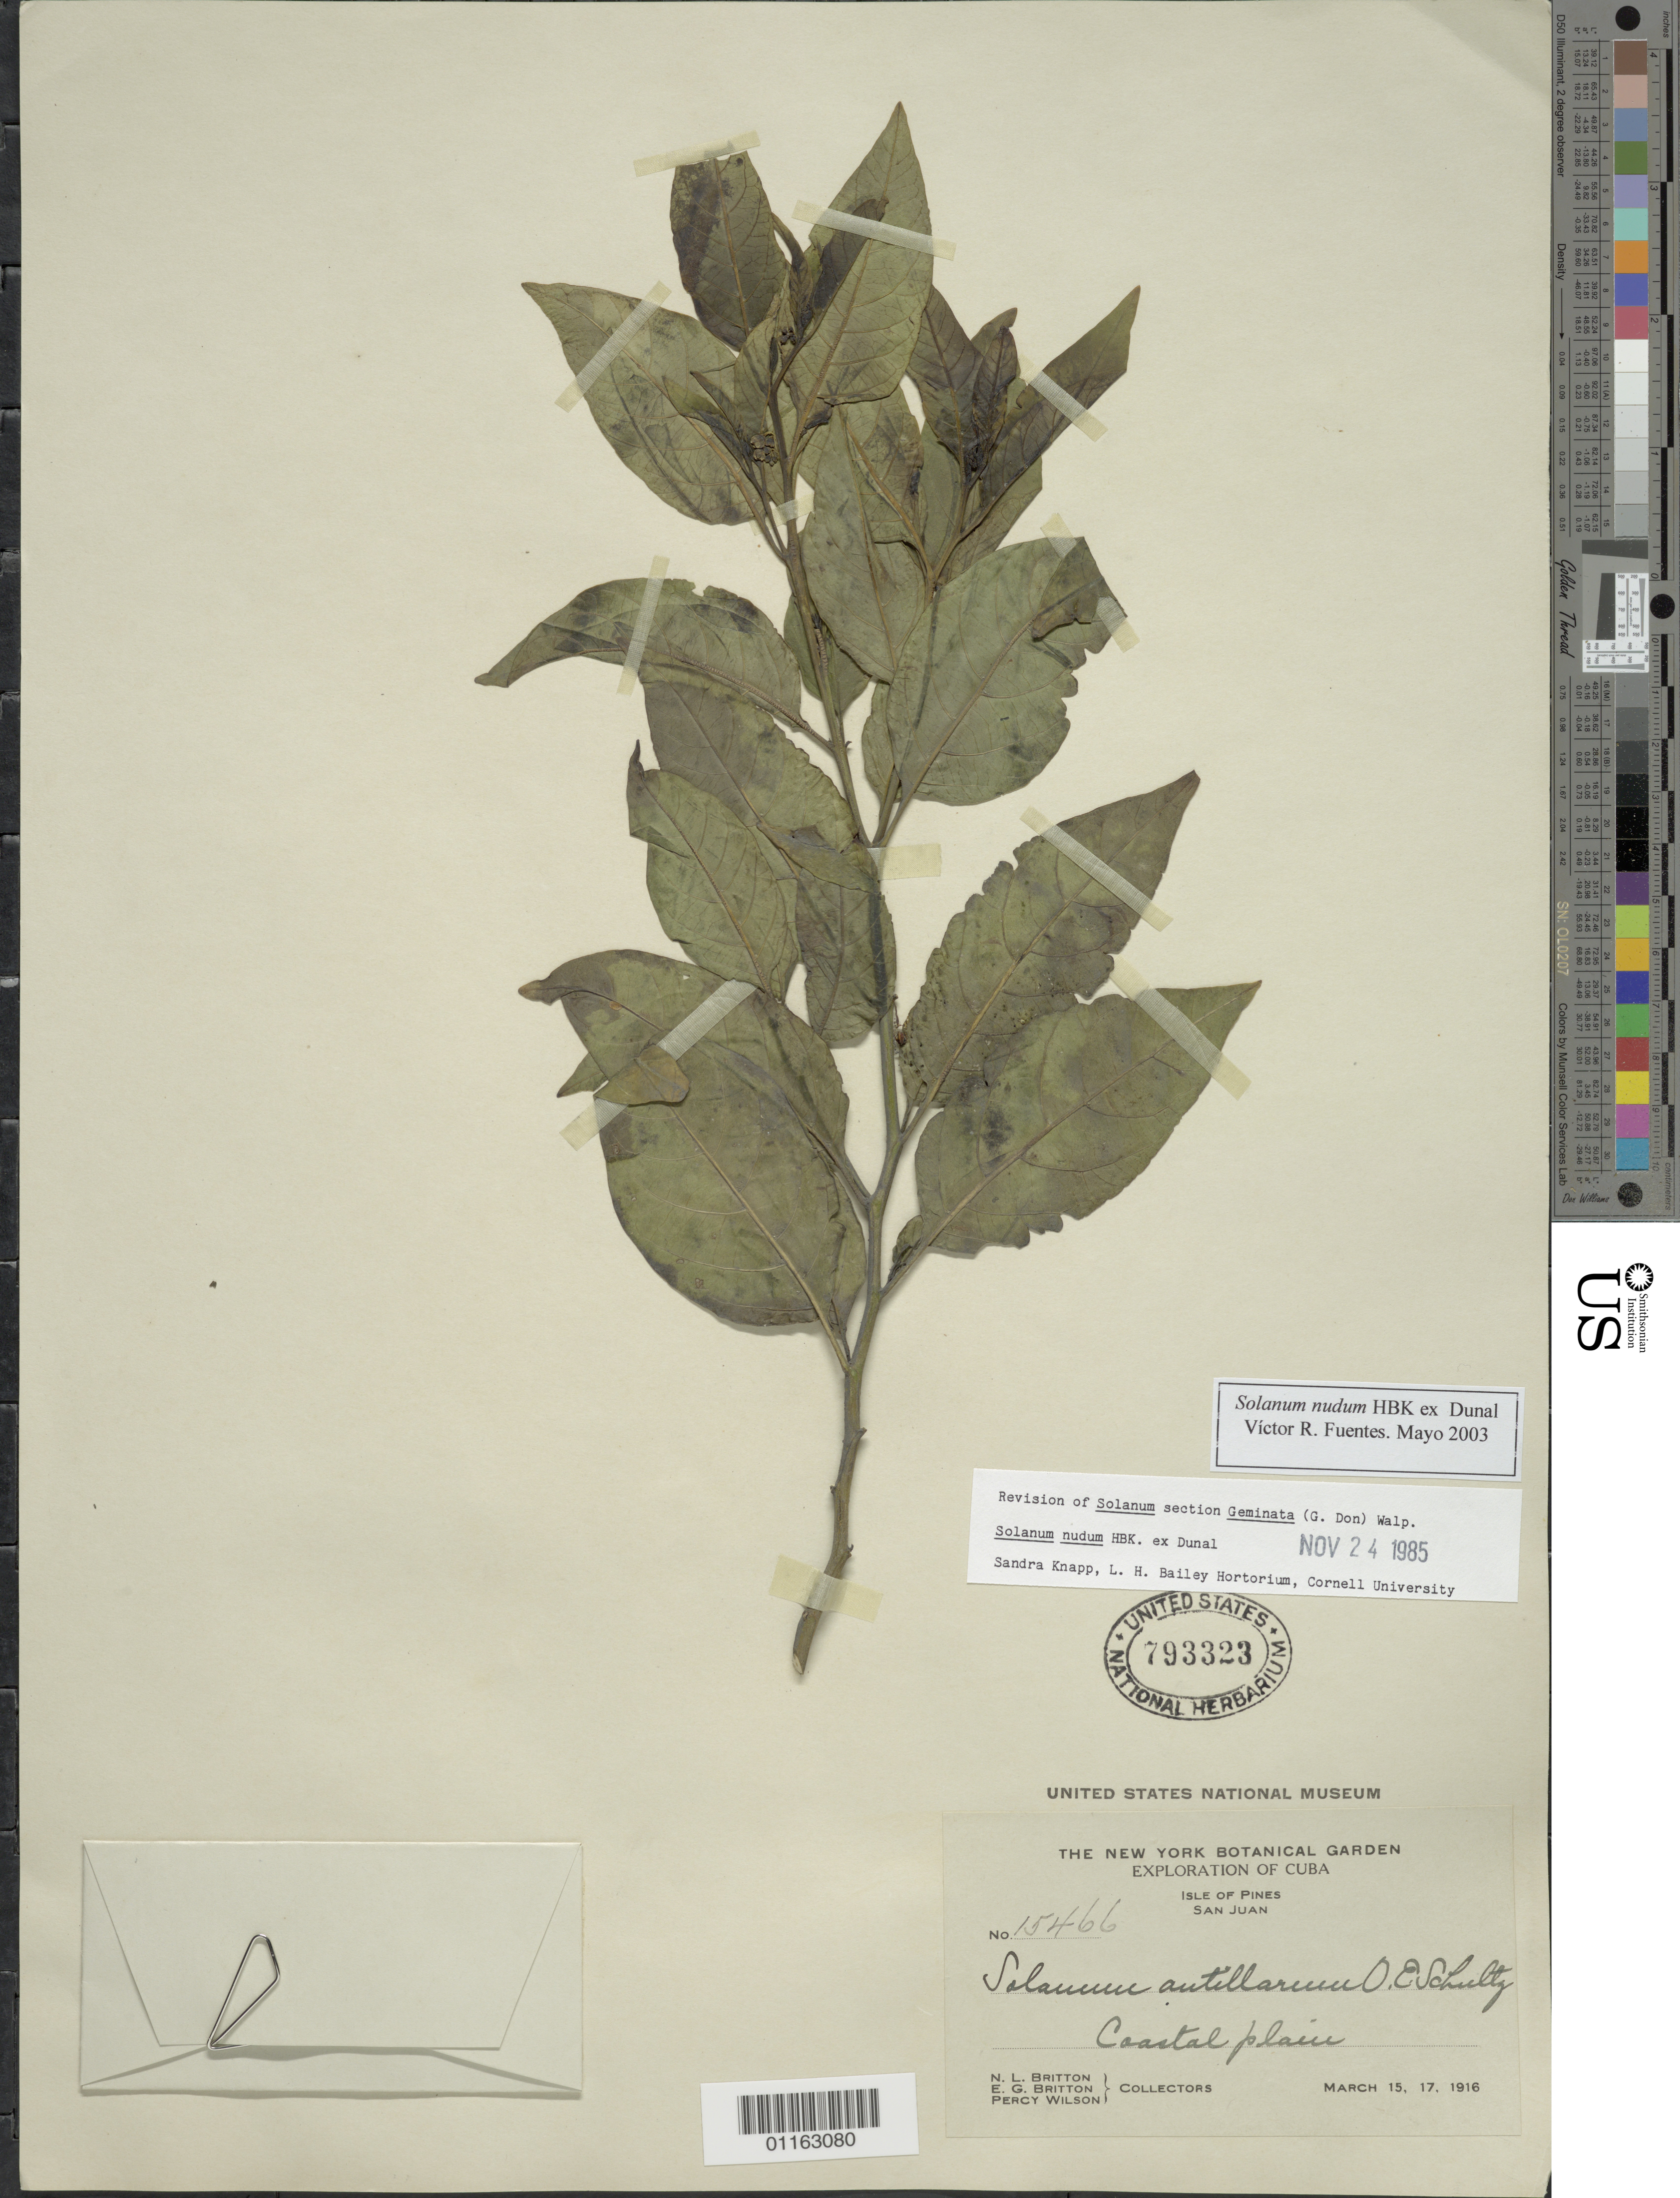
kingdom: Plantae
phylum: Tracheophyta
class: Magnoliopsida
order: Solanales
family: Solanaceae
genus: Solanum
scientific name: Solanum nudum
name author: Humb. & Bonpl. ex Dunal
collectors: N. Britton, E. G. Britton & P. Wilson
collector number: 15466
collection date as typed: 15 Mar 1916 and 17 Mar 1916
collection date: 1916-03-15,1916-03-17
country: Cuba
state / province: Isla de la Juventud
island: Isla de la Juventud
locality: San Juan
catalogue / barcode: US 793323